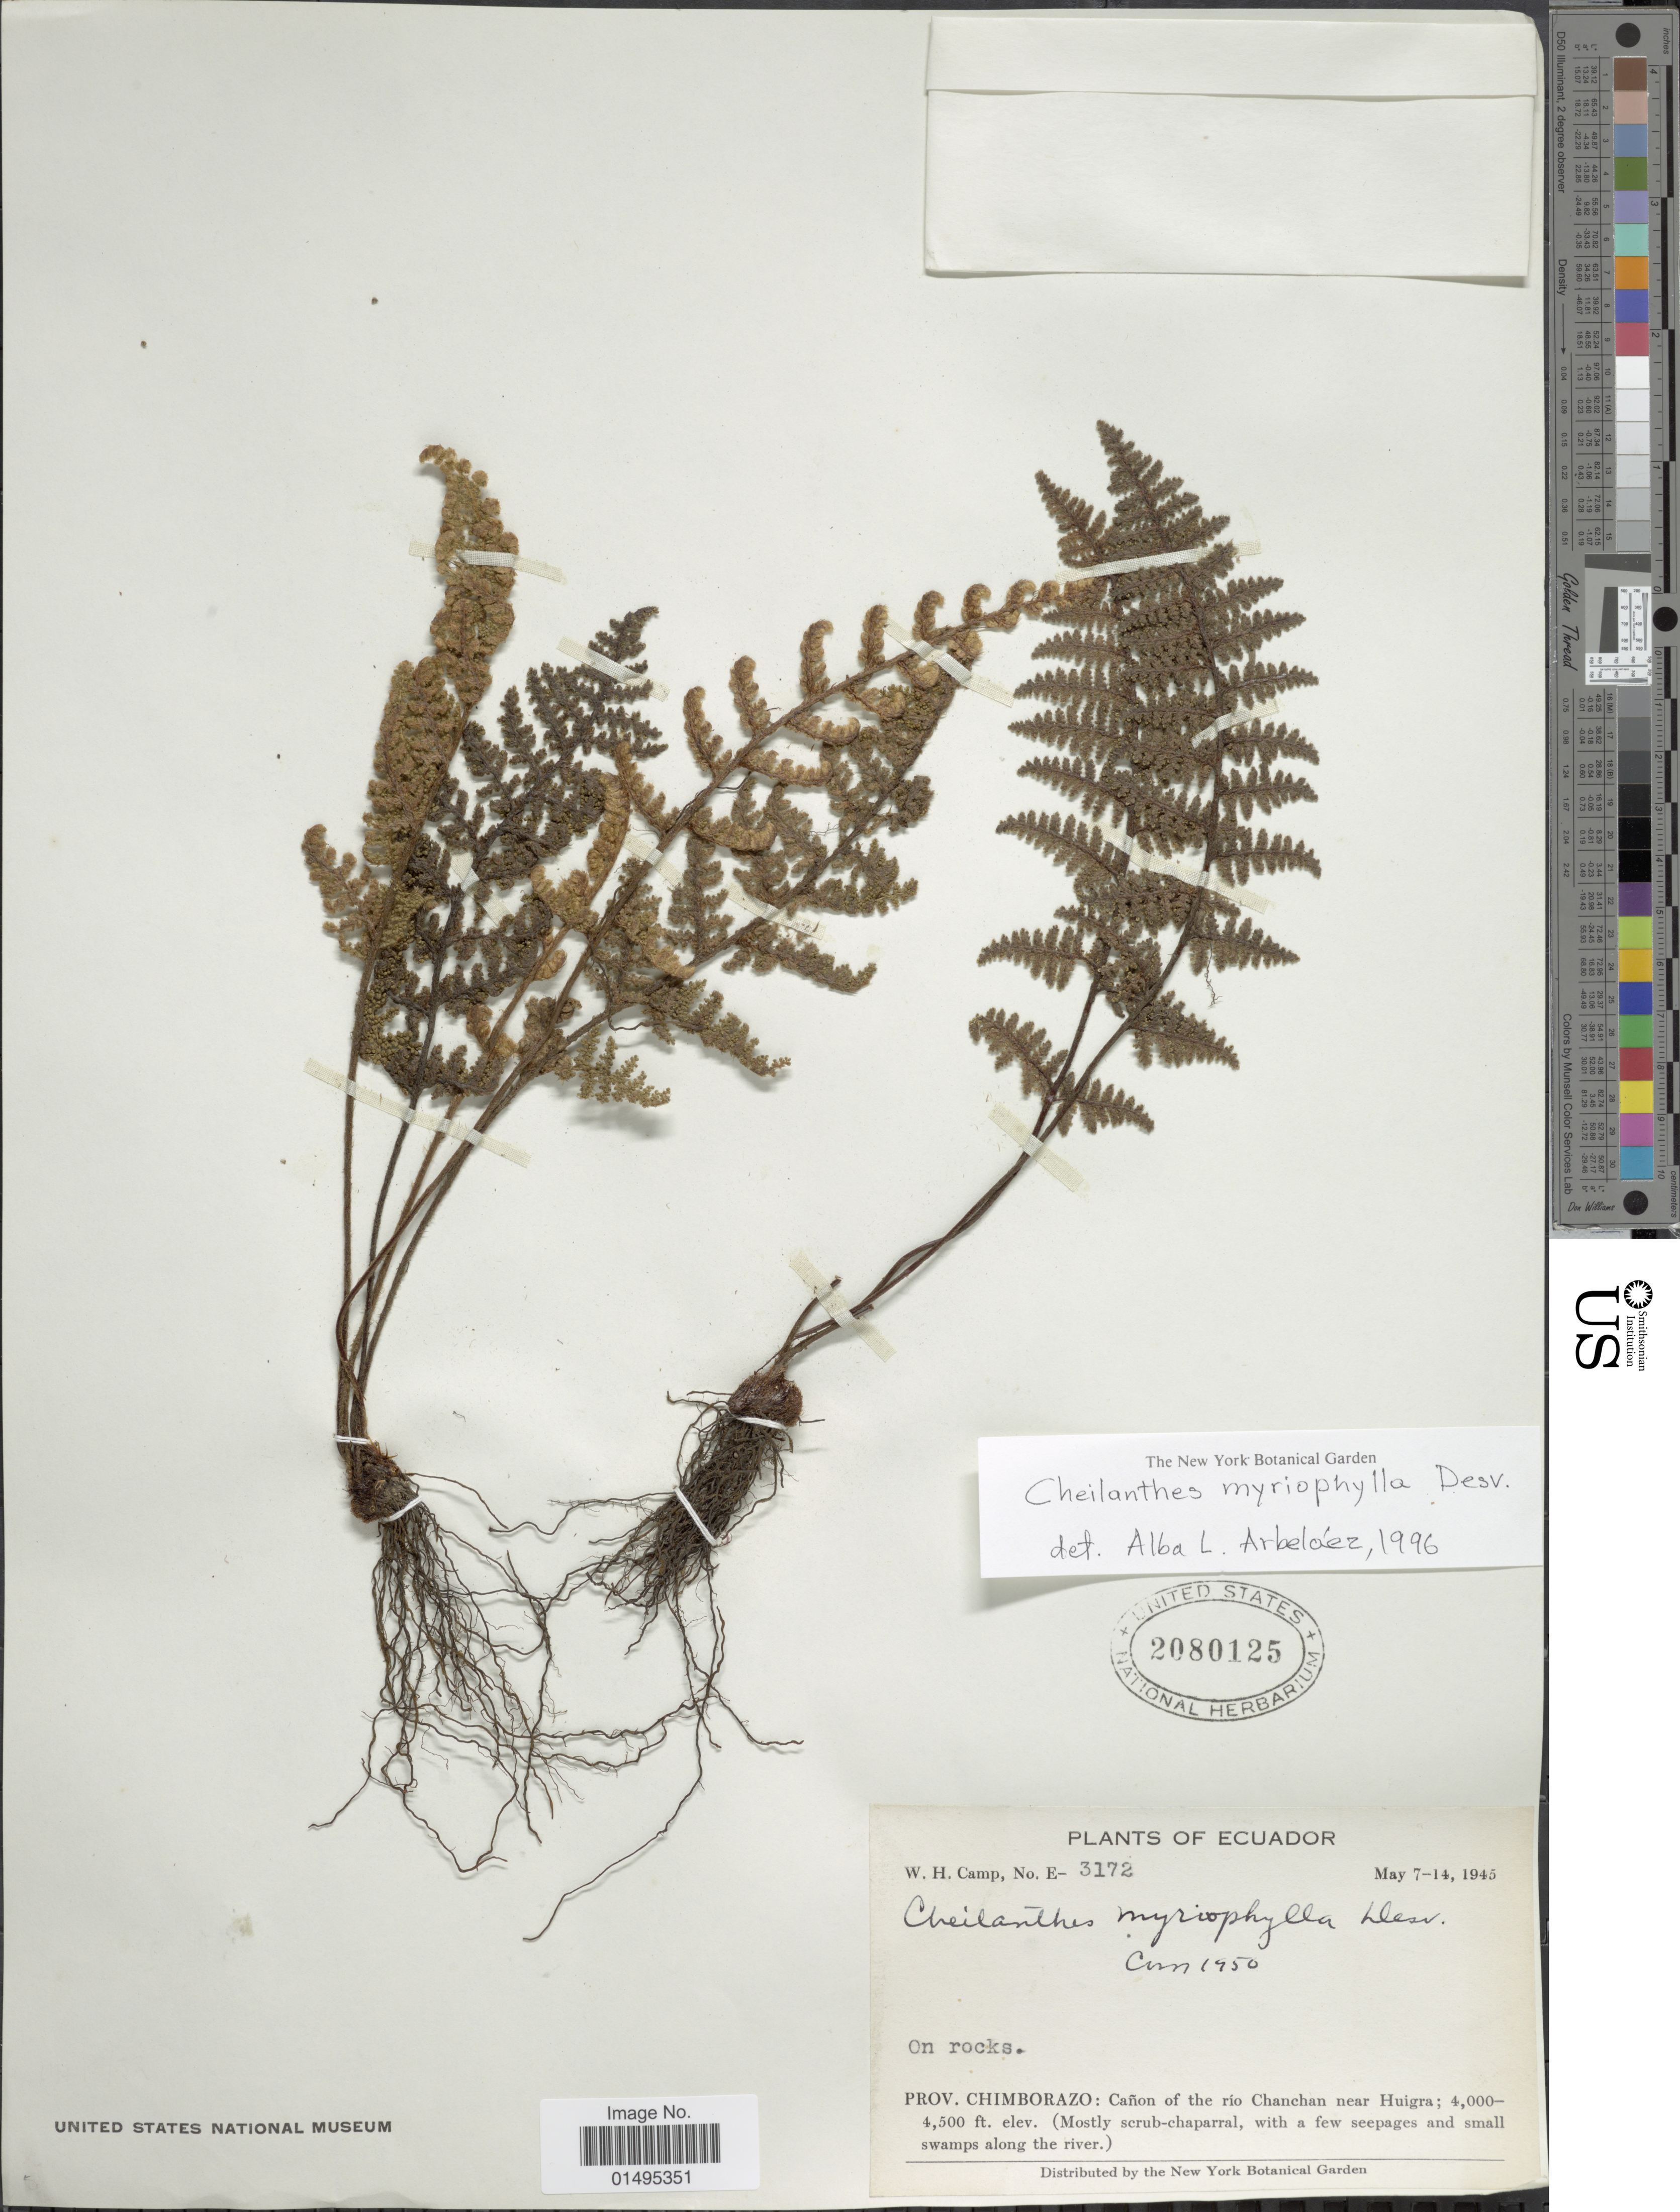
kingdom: Plantae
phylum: Tracheophyta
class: Polypodiopsida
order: Polypodiales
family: Pteridaceae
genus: Myriopteris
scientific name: Myriopteris myriophylla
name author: (Desv.) J. Sm.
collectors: W. H. Camp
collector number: E-3172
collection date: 1945-05-07/1945-05-14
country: Ecuador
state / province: Chimborazo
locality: Ecuador, Prov. Chimborazo: Canon of the rio Chachan near Huigra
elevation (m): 1219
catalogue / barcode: US 2080125